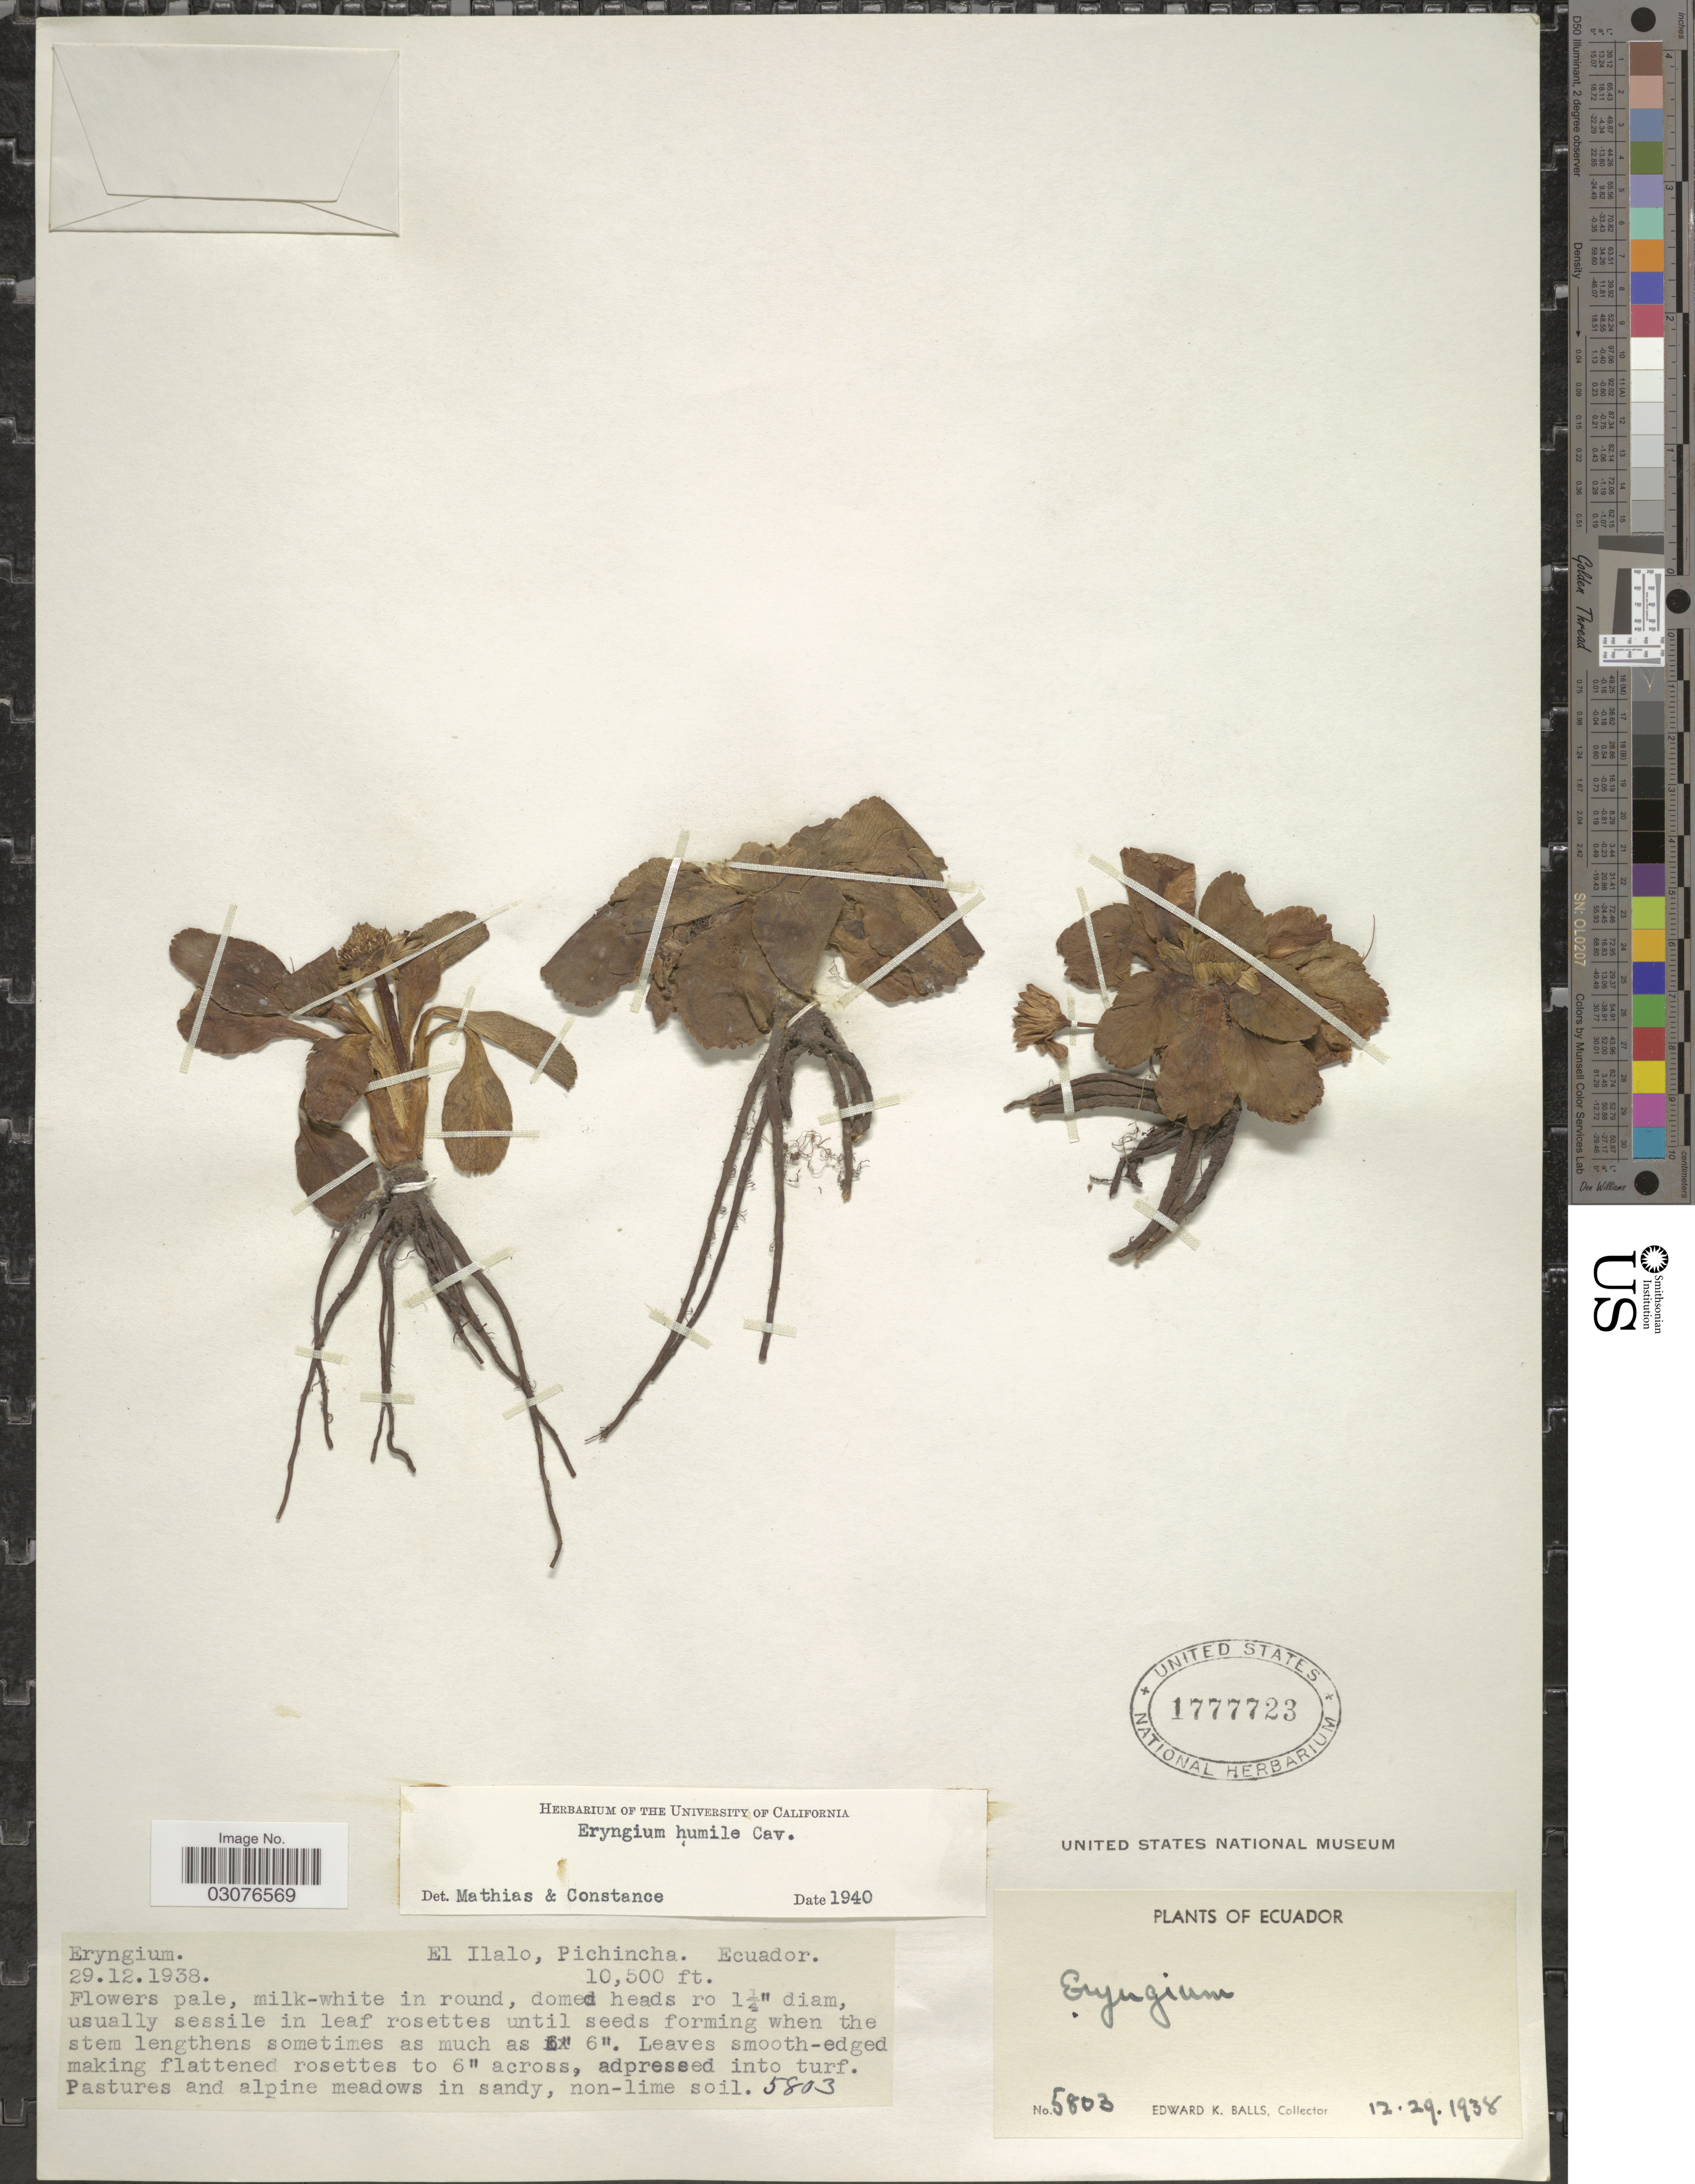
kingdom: Plantae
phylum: Tracheophyta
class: Magnoliopsida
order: Apiales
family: Apiaceae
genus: Eryngium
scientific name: Eryngium bourgatii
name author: Gouan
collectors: E. K. Balls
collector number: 5803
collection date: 1938-12-29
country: Ecuador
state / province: Pichincha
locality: El Ilalo.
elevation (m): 3200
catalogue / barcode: US 1777723